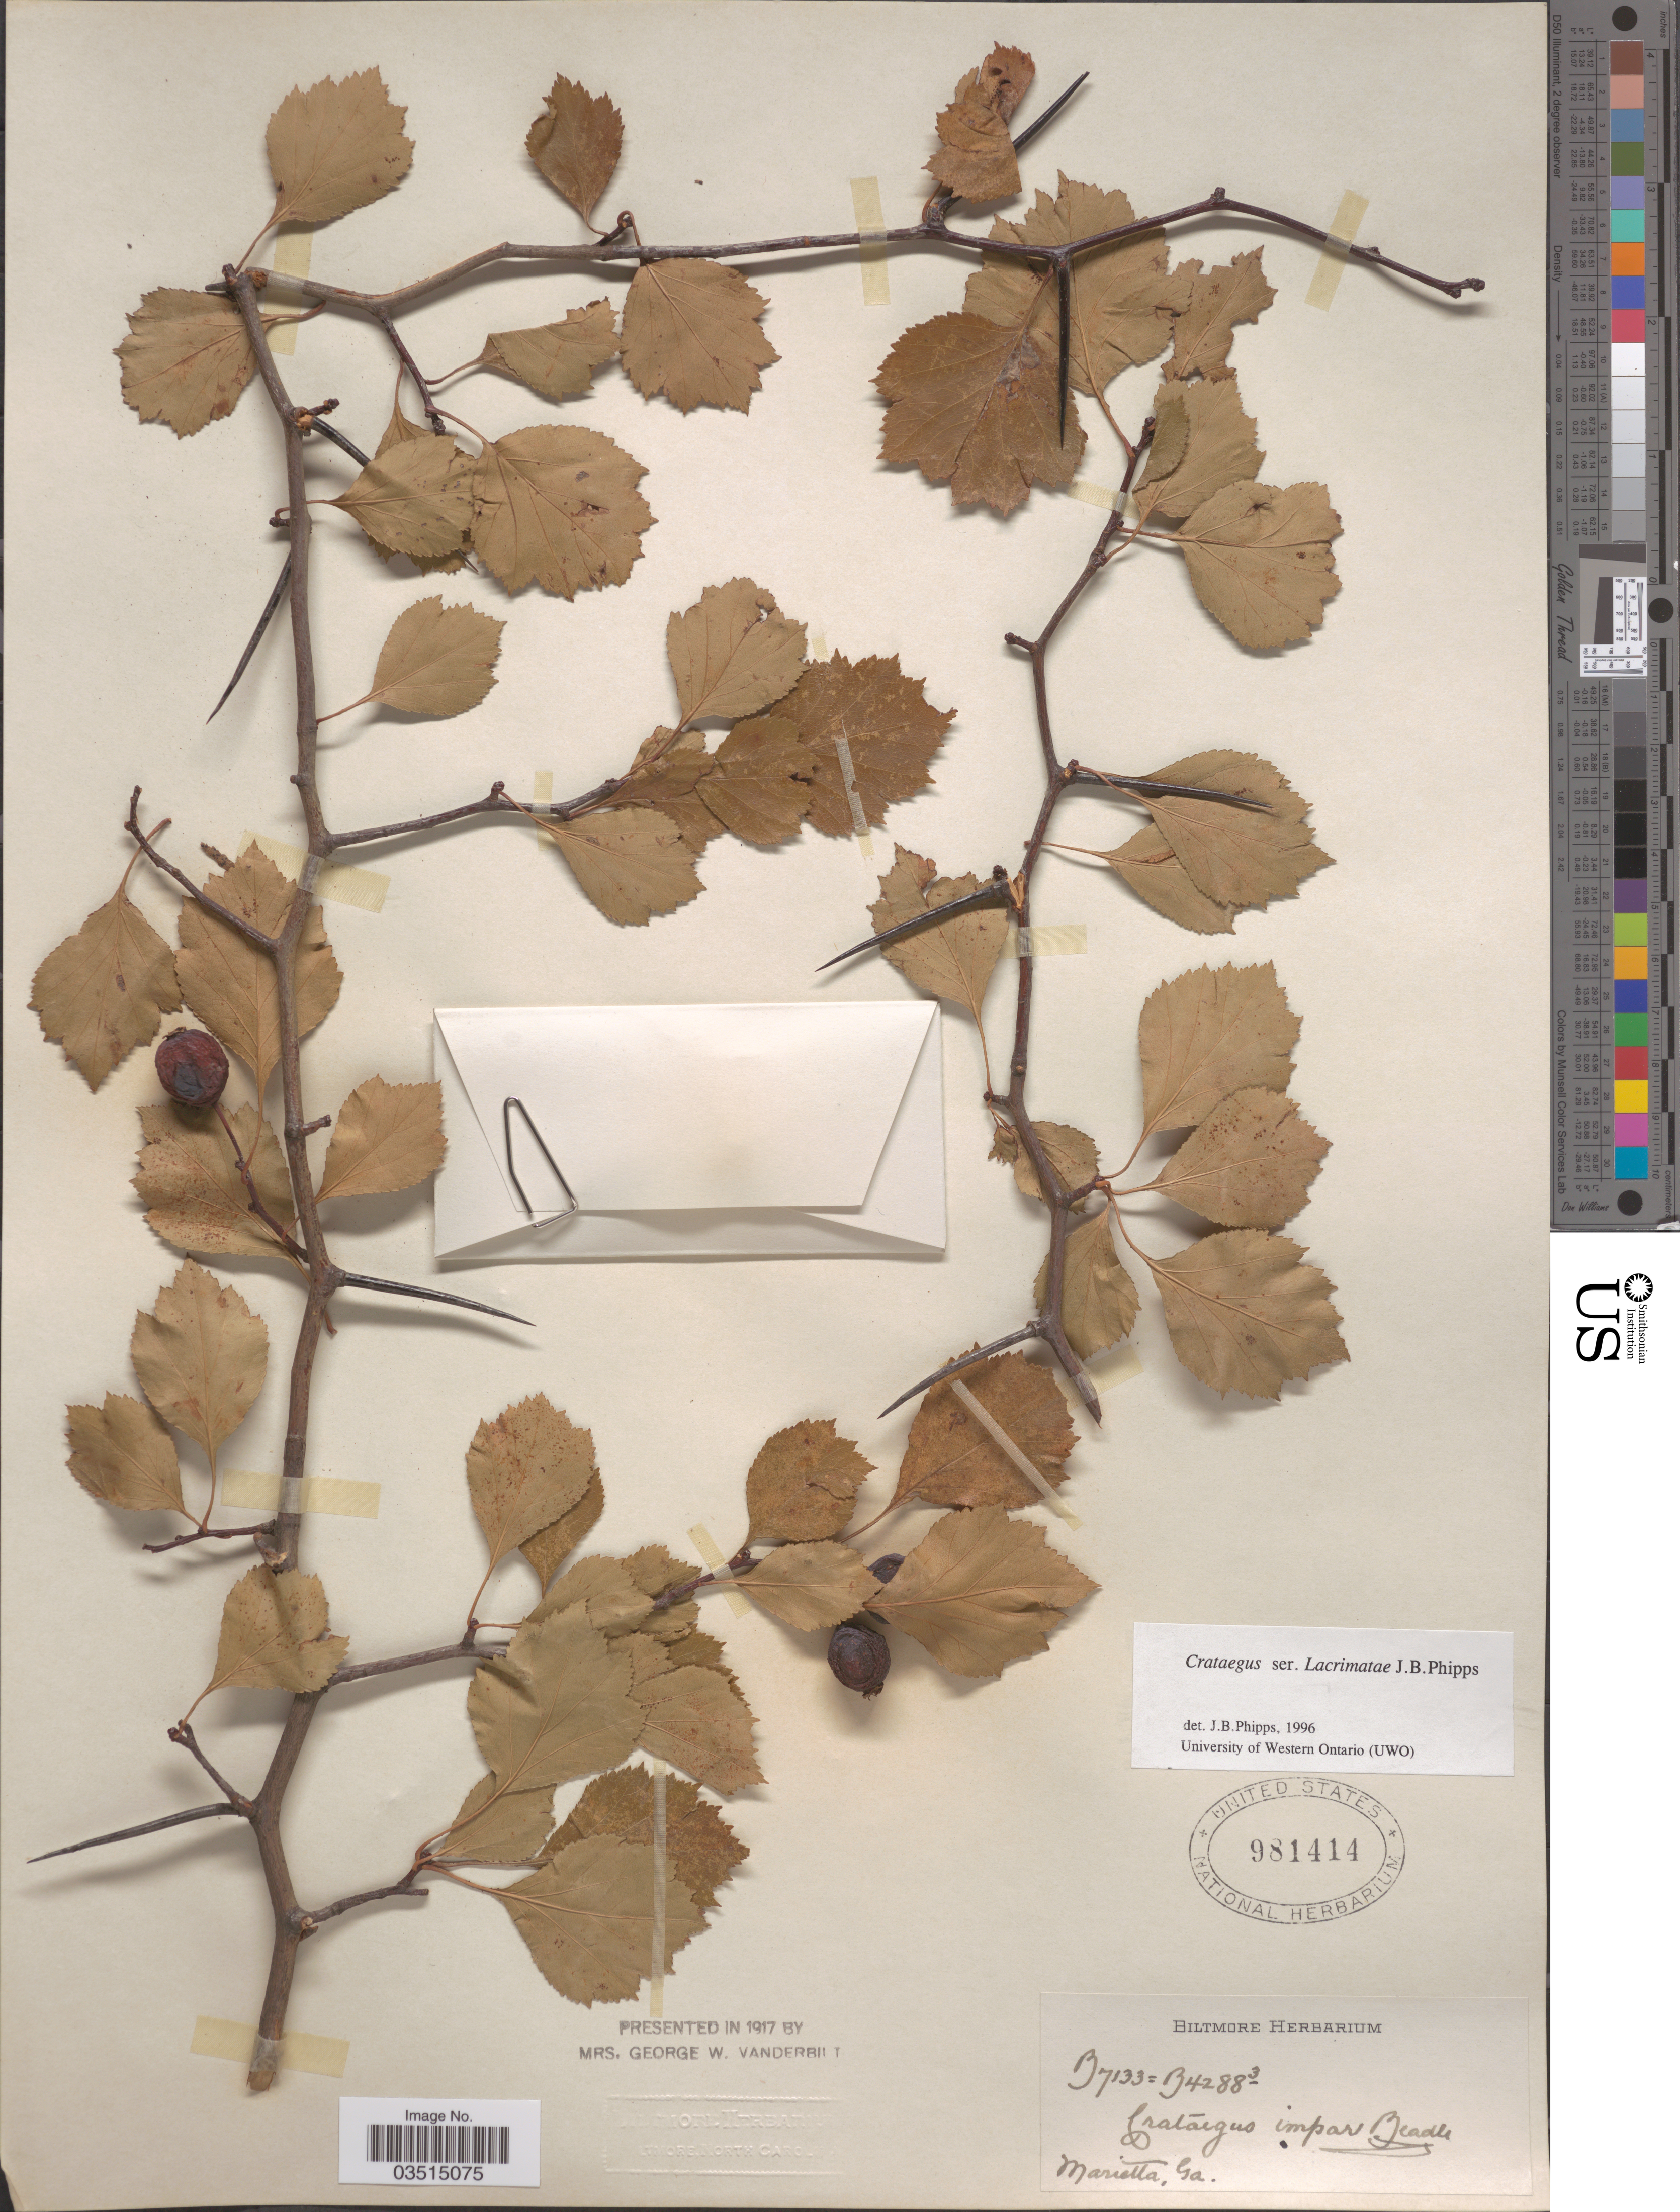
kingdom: Plantae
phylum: Tracheophyta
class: Magnoliopsida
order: Rosales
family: Rosaceae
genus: Crataegus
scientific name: Crataegus impar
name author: Beadle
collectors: ex herb. Biltmore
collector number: B7133 = B42883*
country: United States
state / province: Georgia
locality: Marietta.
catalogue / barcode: US 981414